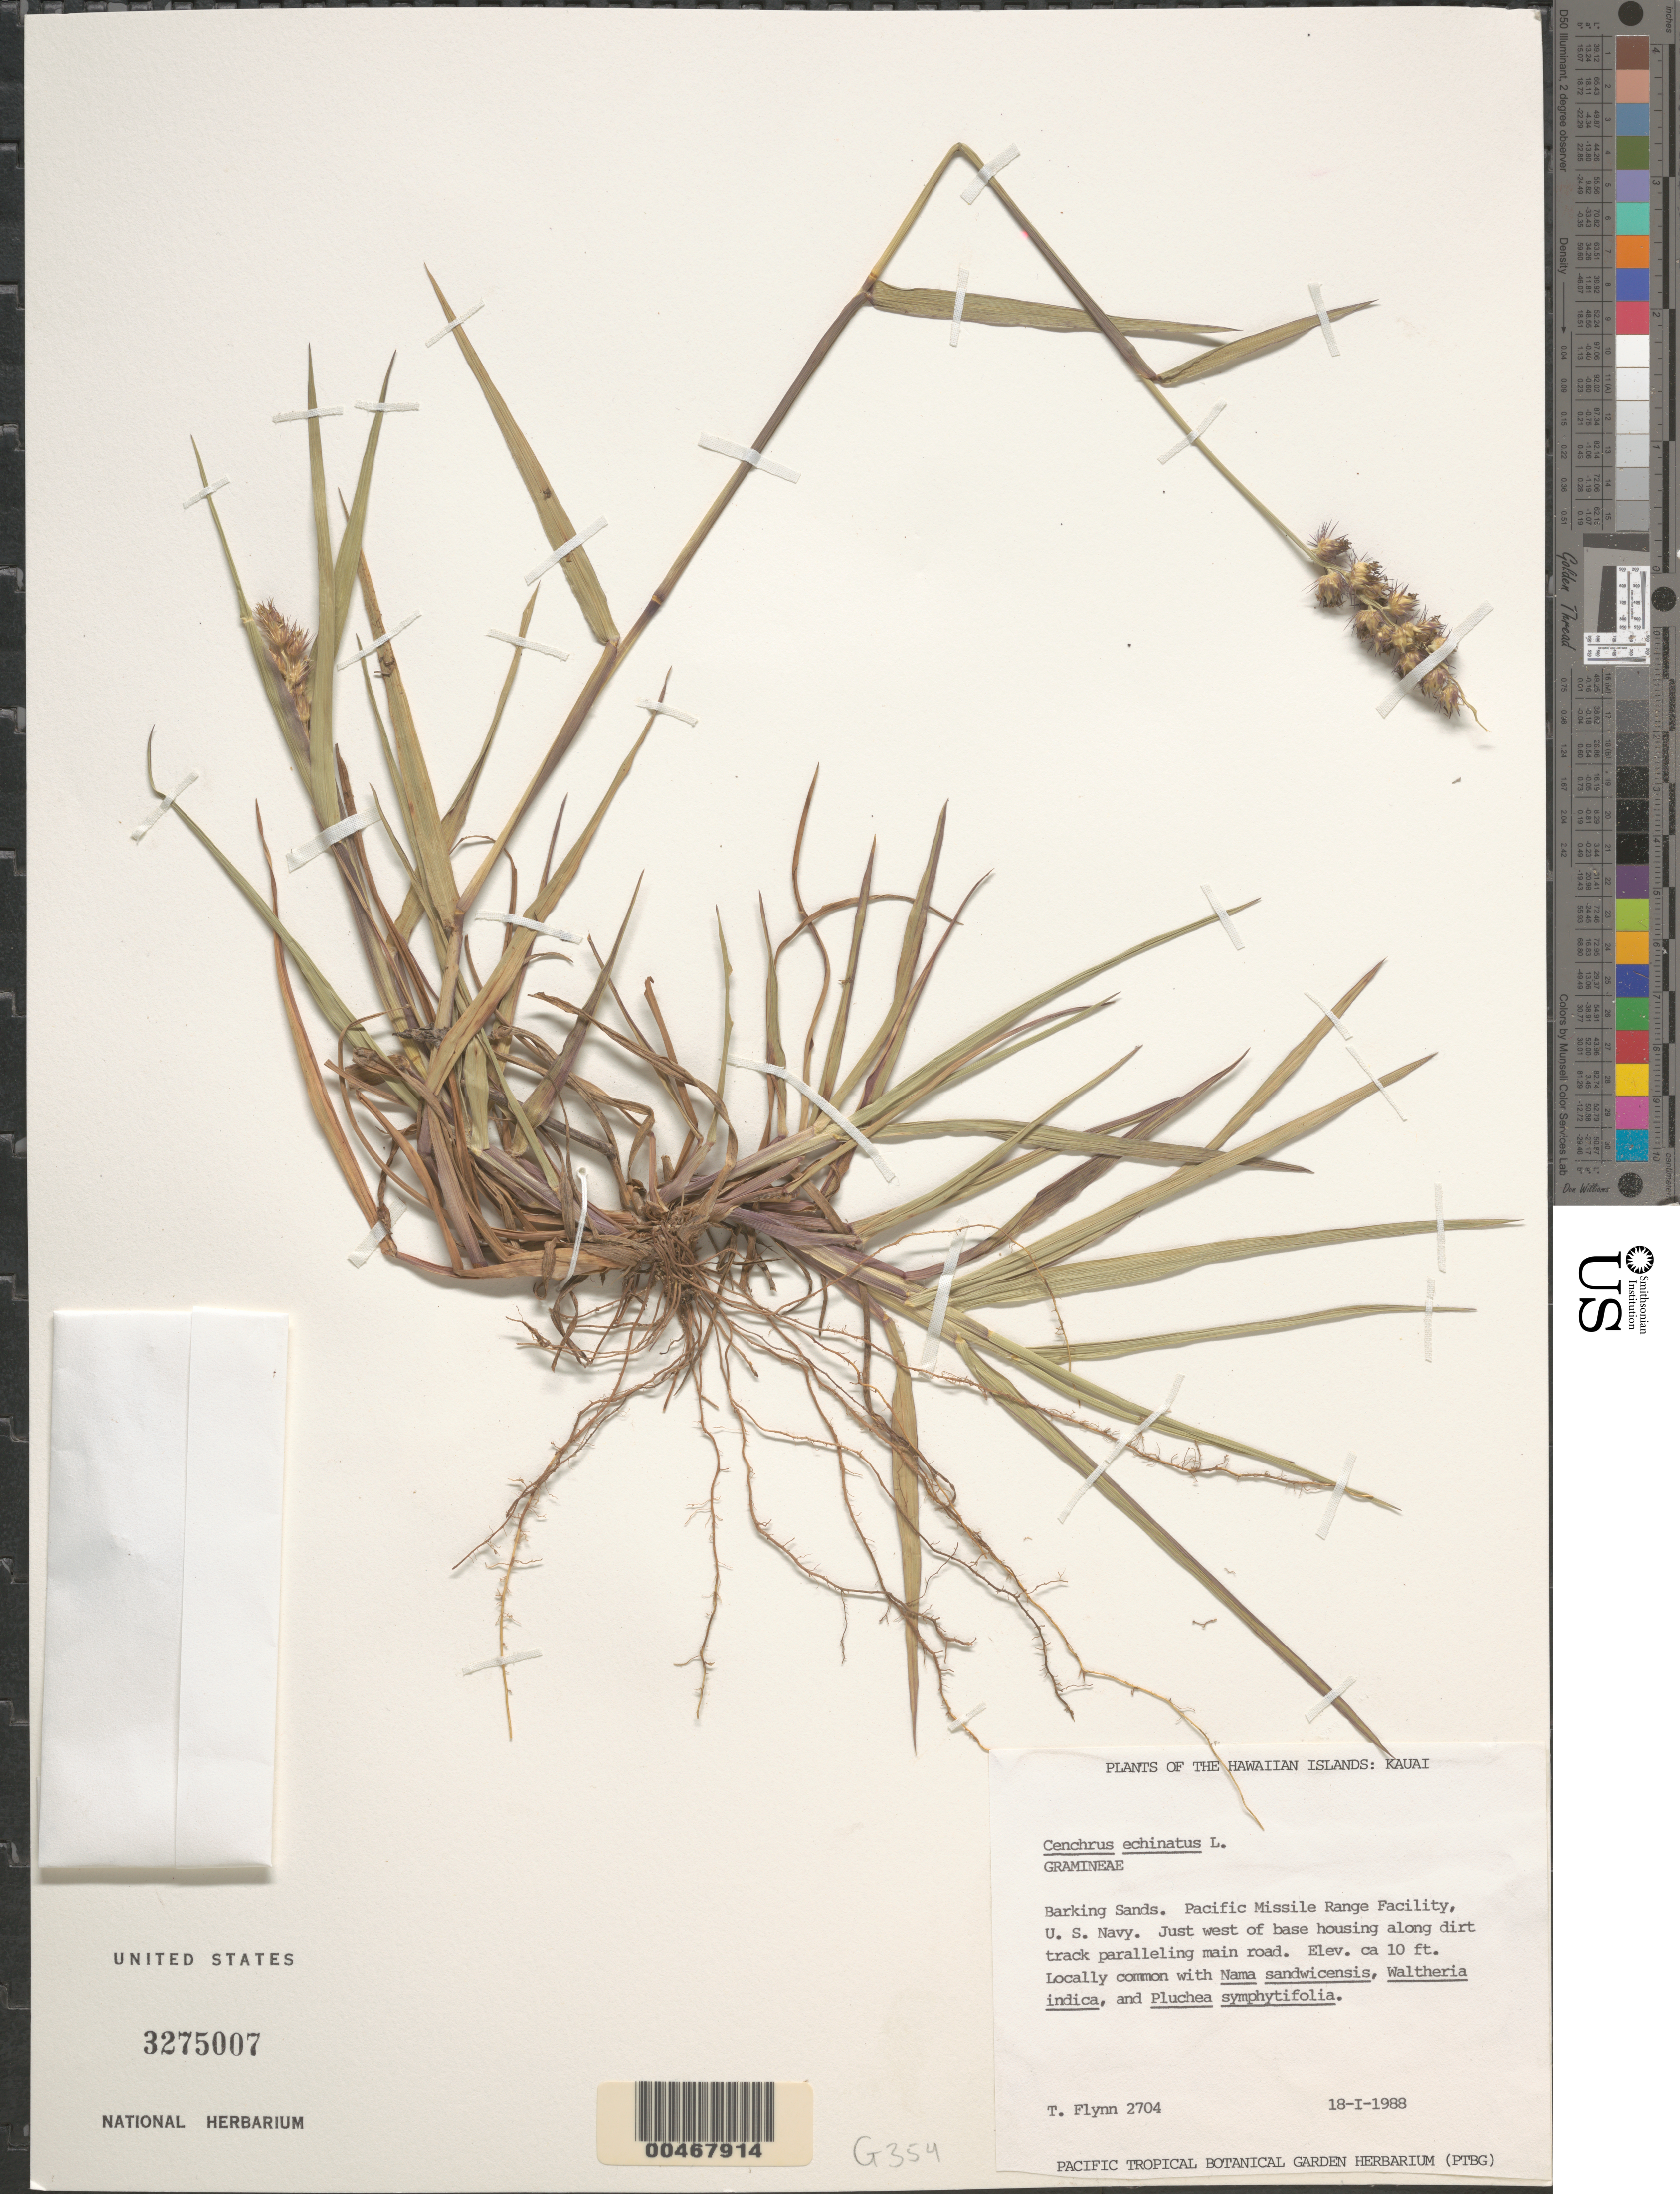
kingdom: Plantae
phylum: Tracheophyta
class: Liliopsida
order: Poales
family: Poaceae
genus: Cenchrus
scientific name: Cenchrus echinatus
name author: L.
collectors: T. W. Flynn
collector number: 2704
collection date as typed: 18 Jan 1988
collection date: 1988-01-18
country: United States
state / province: Hawaii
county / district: Kauai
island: Kaua'i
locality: Barking Sands, Pacific Missle Range Facility, US Navy, just W of base housing along dirt track paralleling main road.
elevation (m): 3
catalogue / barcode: US 3275007